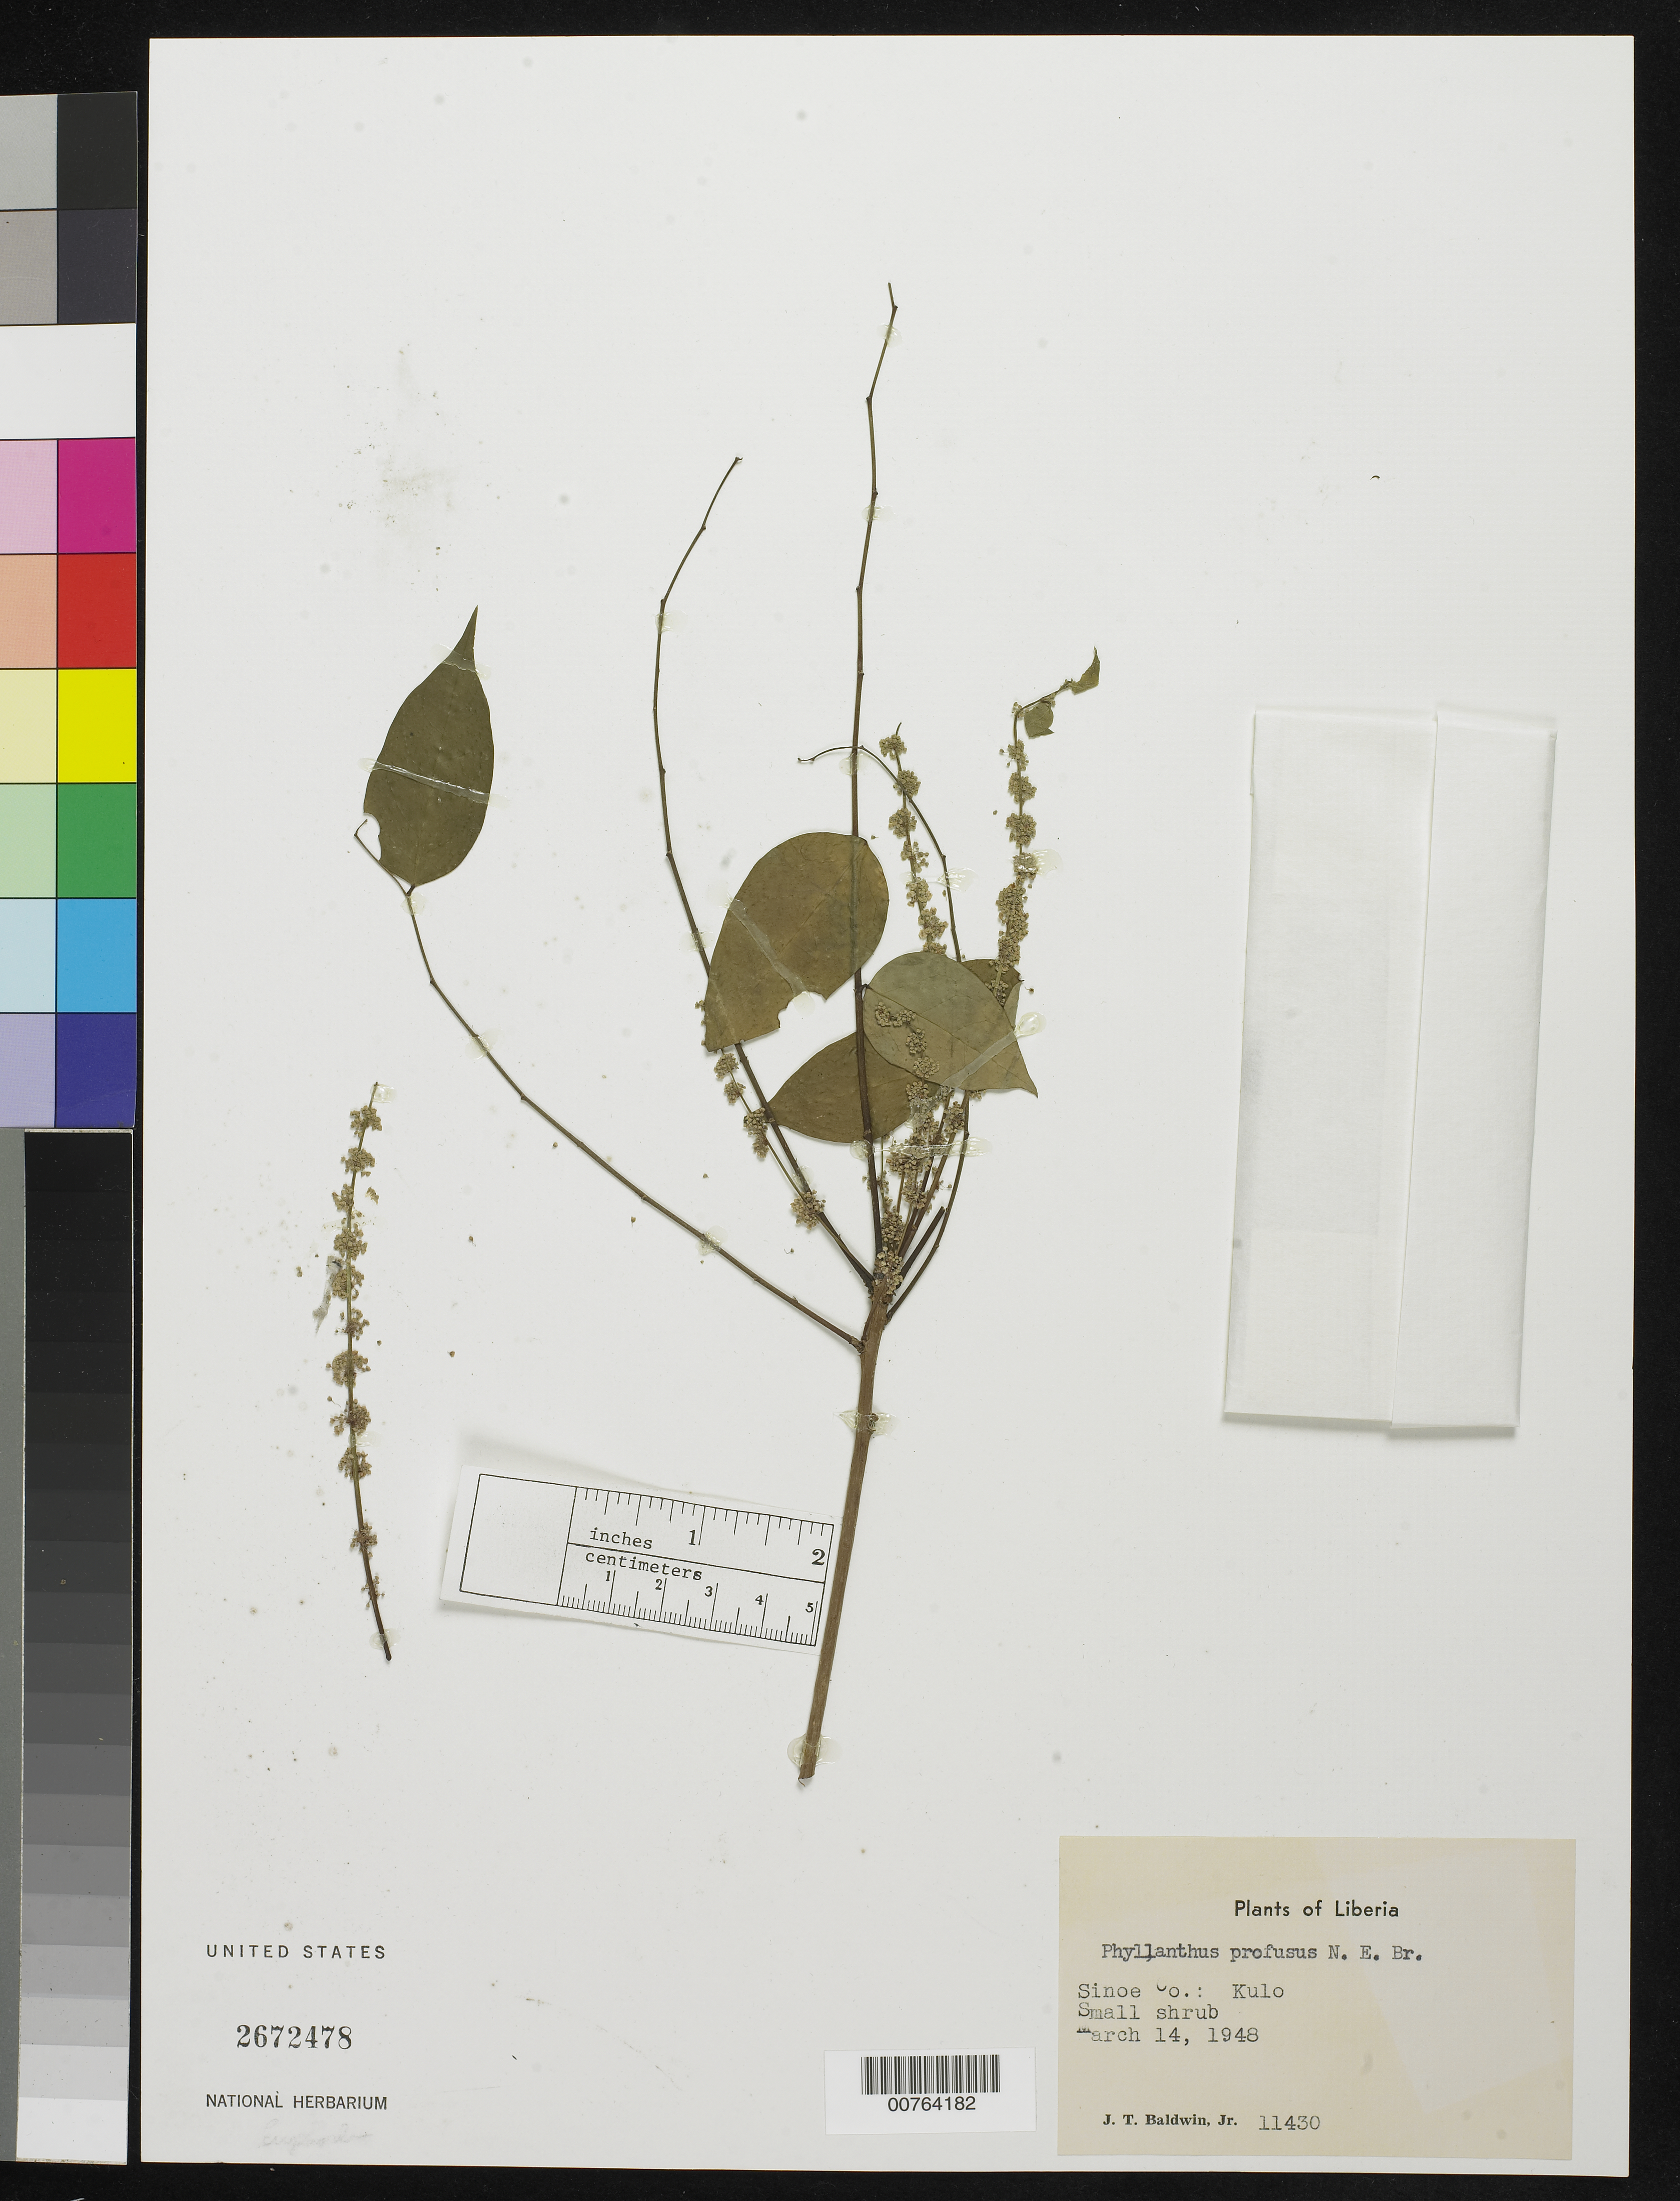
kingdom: Plantae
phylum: Tracheophyta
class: Magnoliopsida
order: Malpighiales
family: Phyllanthaceae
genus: Phyllanthus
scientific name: Phyllanthus profusus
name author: N.E. Br.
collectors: J. T. Baldwin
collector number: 11430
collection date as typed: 14 Mar 1948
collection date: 1948-03-14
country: Liberia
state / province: Sinoe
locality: Kulo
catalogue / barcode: US 2672478